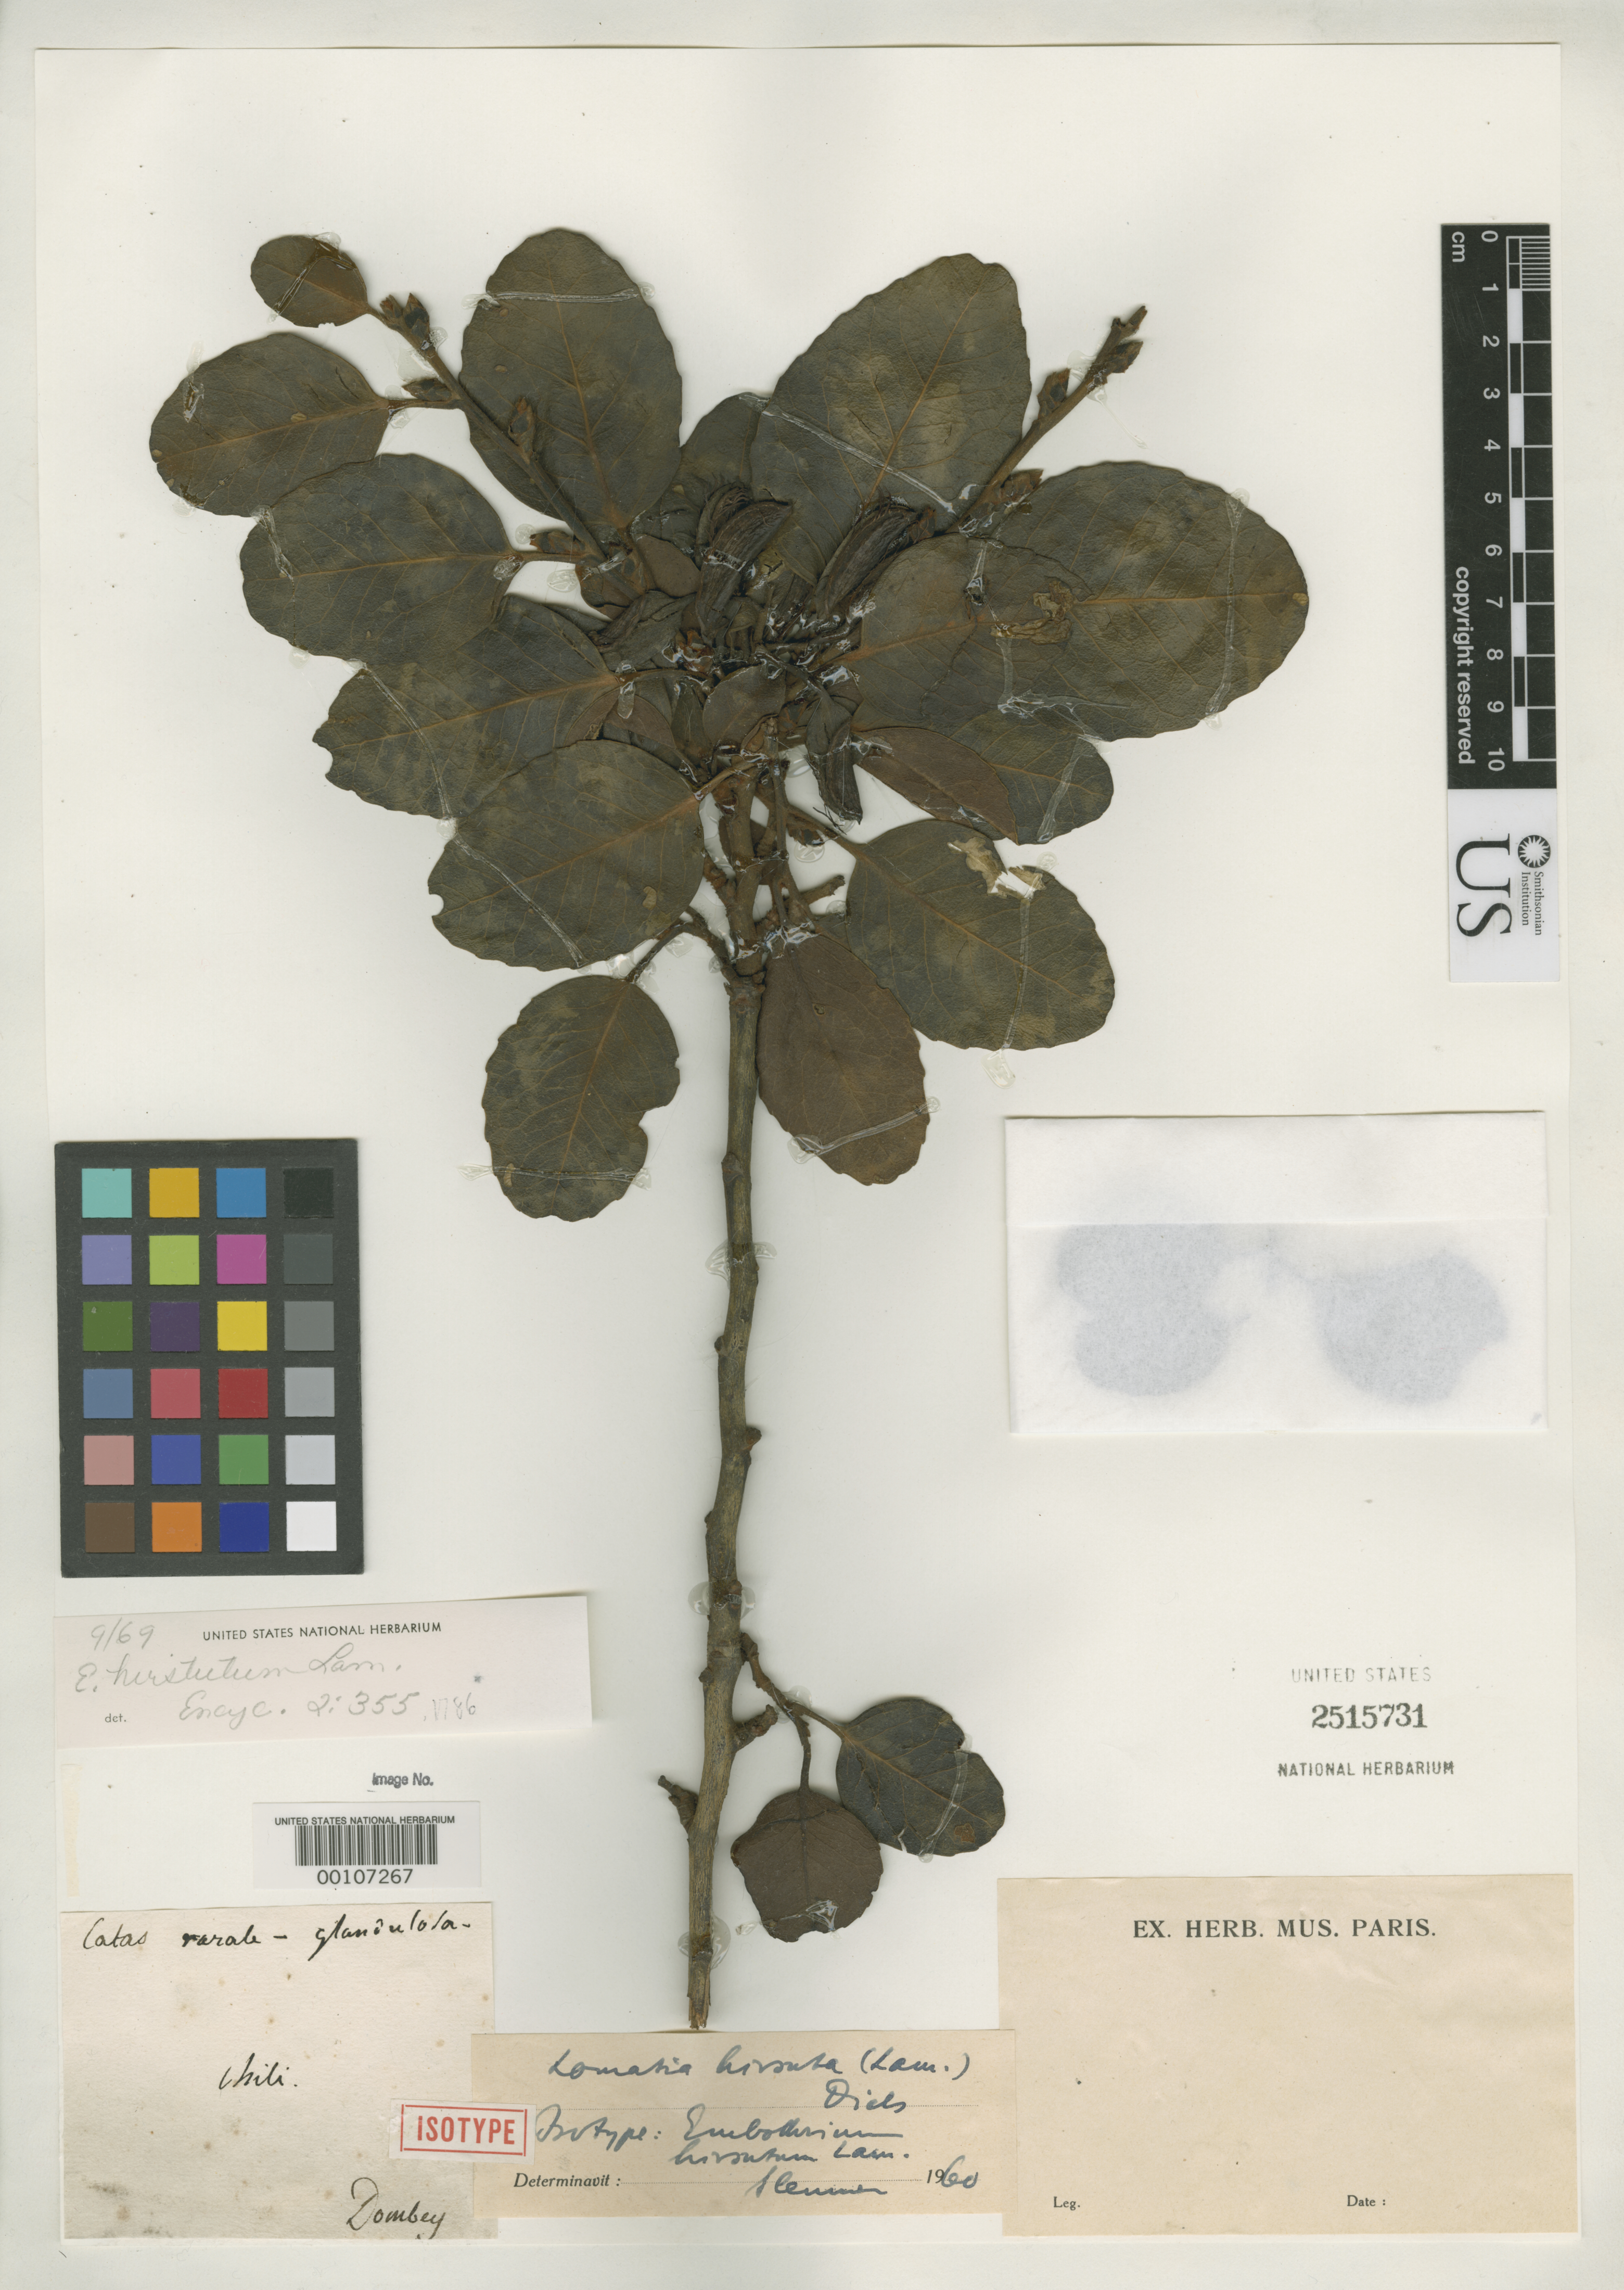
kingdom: Plantae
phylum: Tracheophyta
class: Magnoliopsida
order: Proteales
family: Proteaceae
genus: Embothrium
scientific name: Embothrium hirsutum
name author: Lam.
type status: Isotype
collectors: J. Dombey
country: Chile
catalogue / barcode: US 2515731